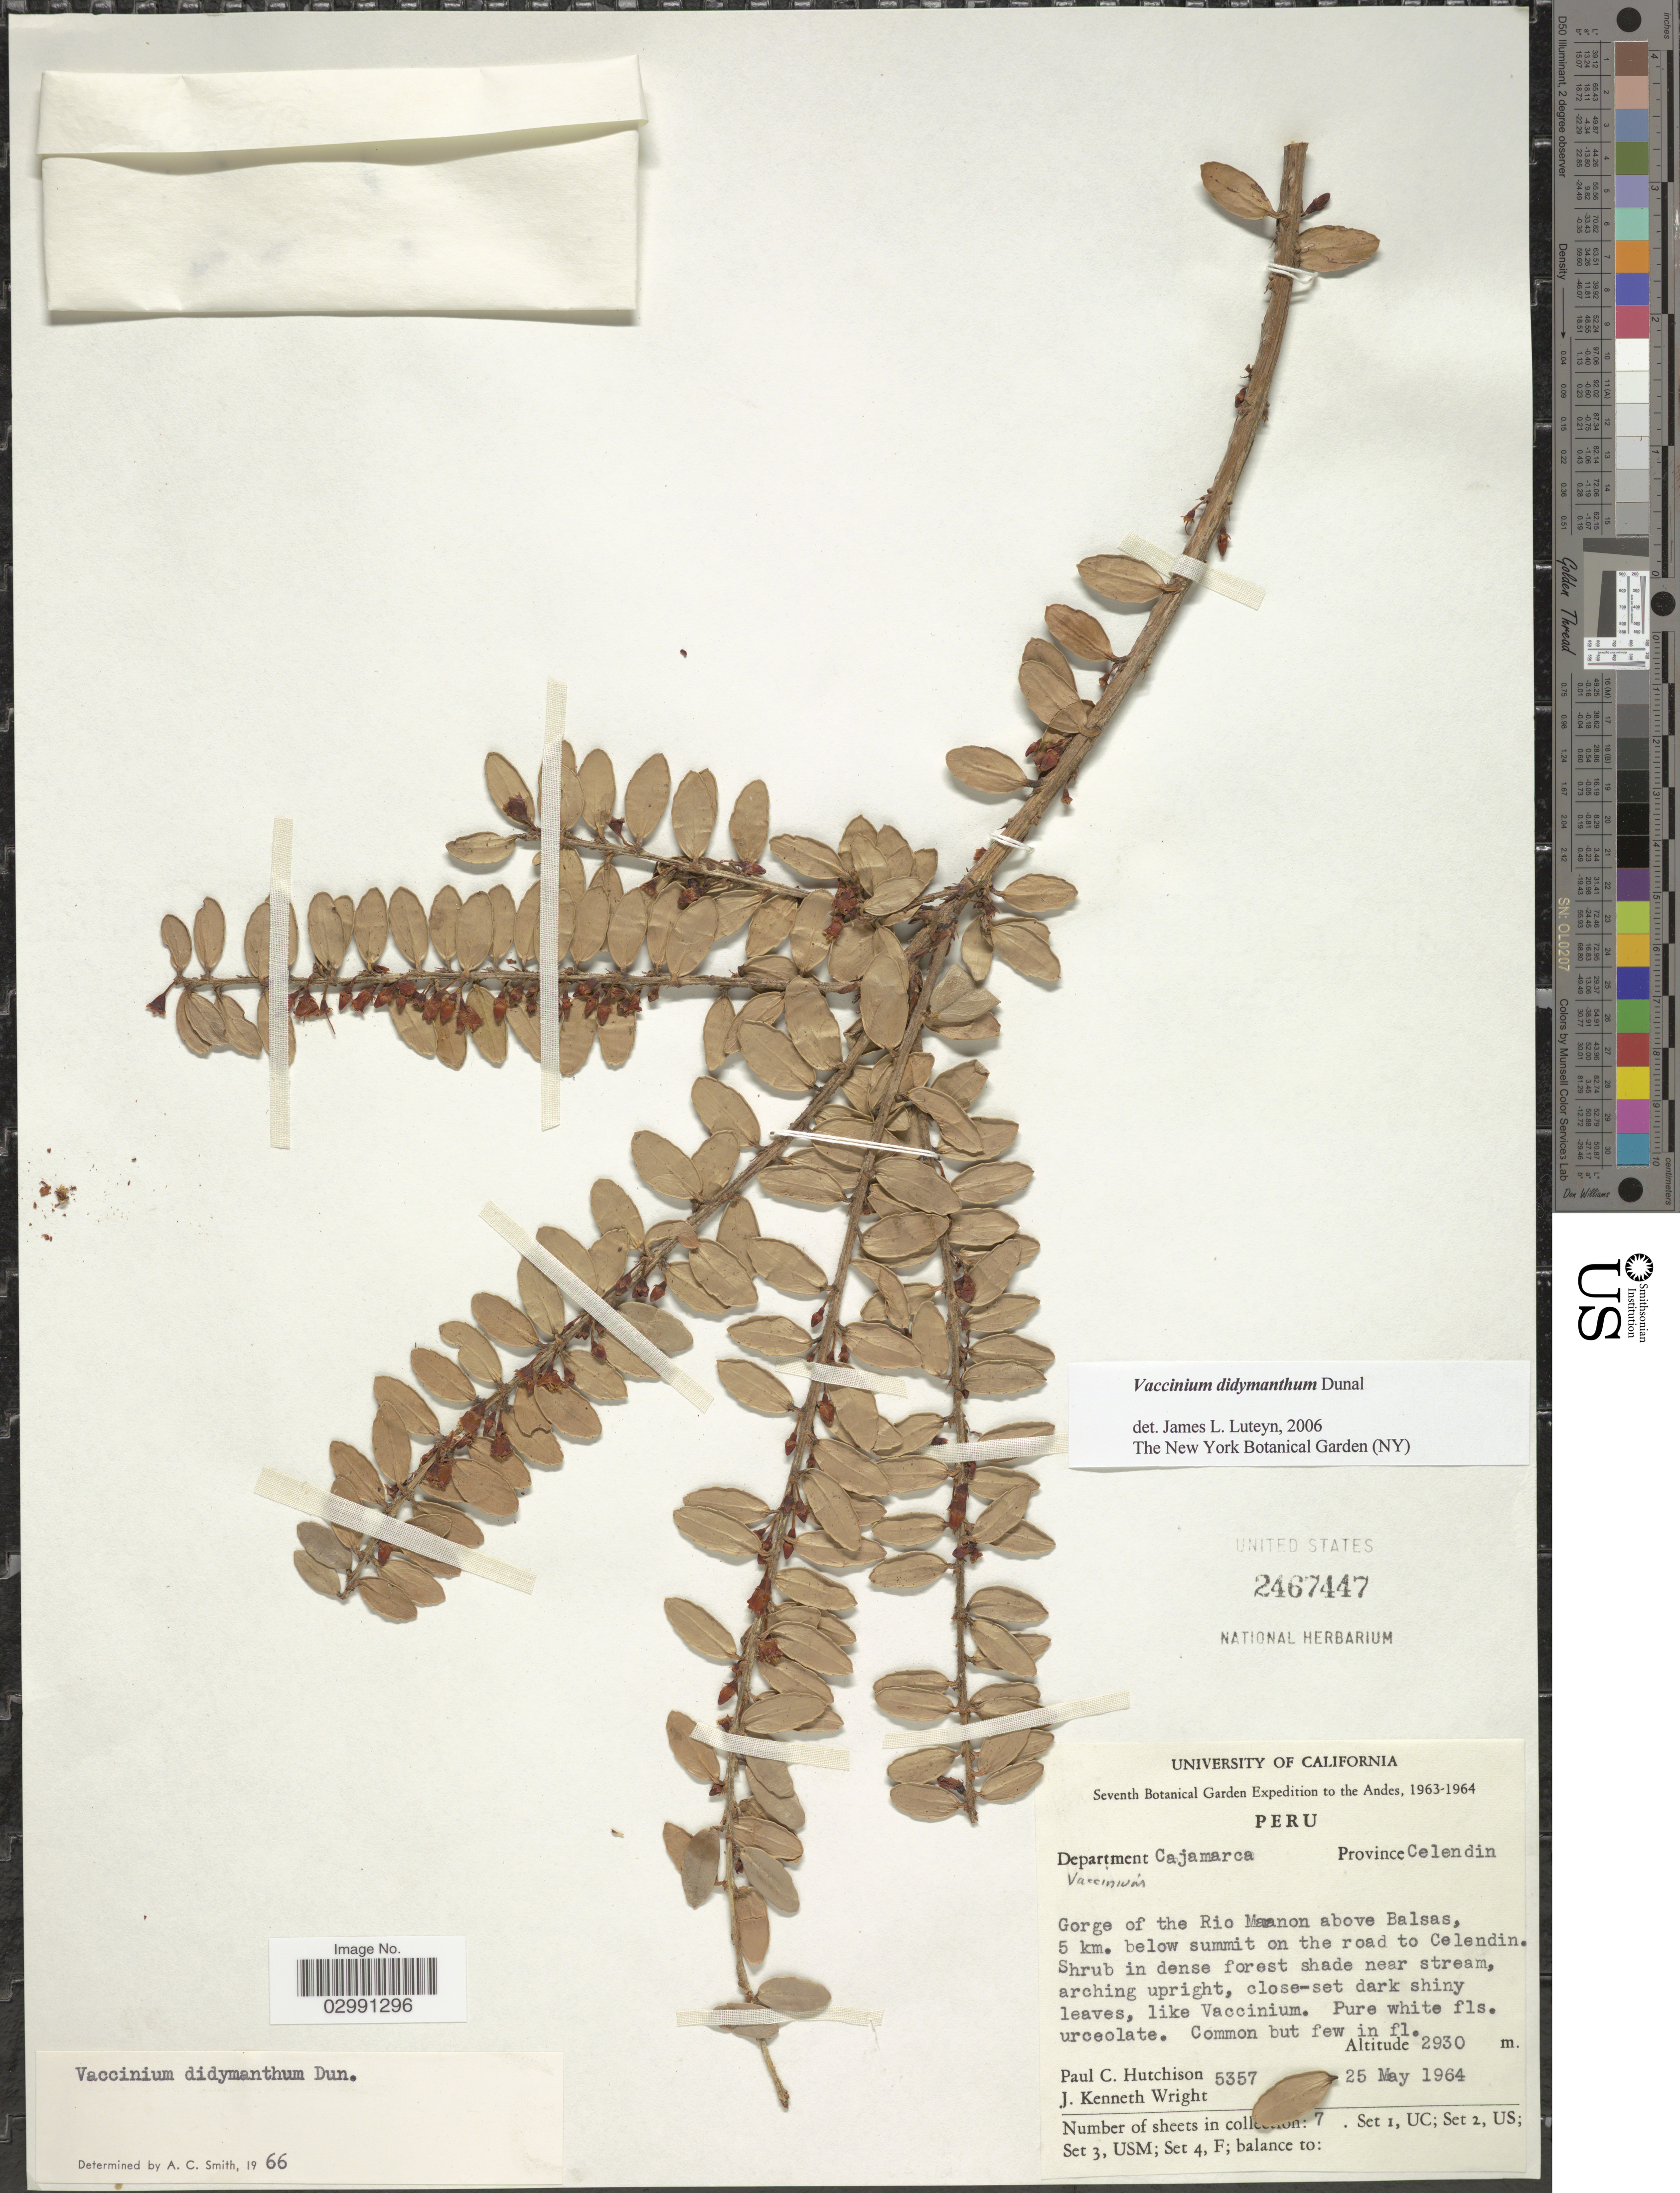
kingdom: Plantae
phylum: Tracheophyta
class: Magnoliopsida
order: Ericales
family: Ericaceae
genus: Vaccinium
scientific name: Vaccinium didymanthum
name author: Dunal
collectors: P. C. Hutchison & J. K. Wright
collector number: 5357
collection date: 1964-05-25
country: Peru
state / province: Cajamarca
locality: Andes. Department Cajamarca. Province Celendin. Gorge of the Rio Maranon above Balsas, 5 km. below summit on the road to Celendin.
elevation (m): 2930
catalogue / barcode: US 2467447